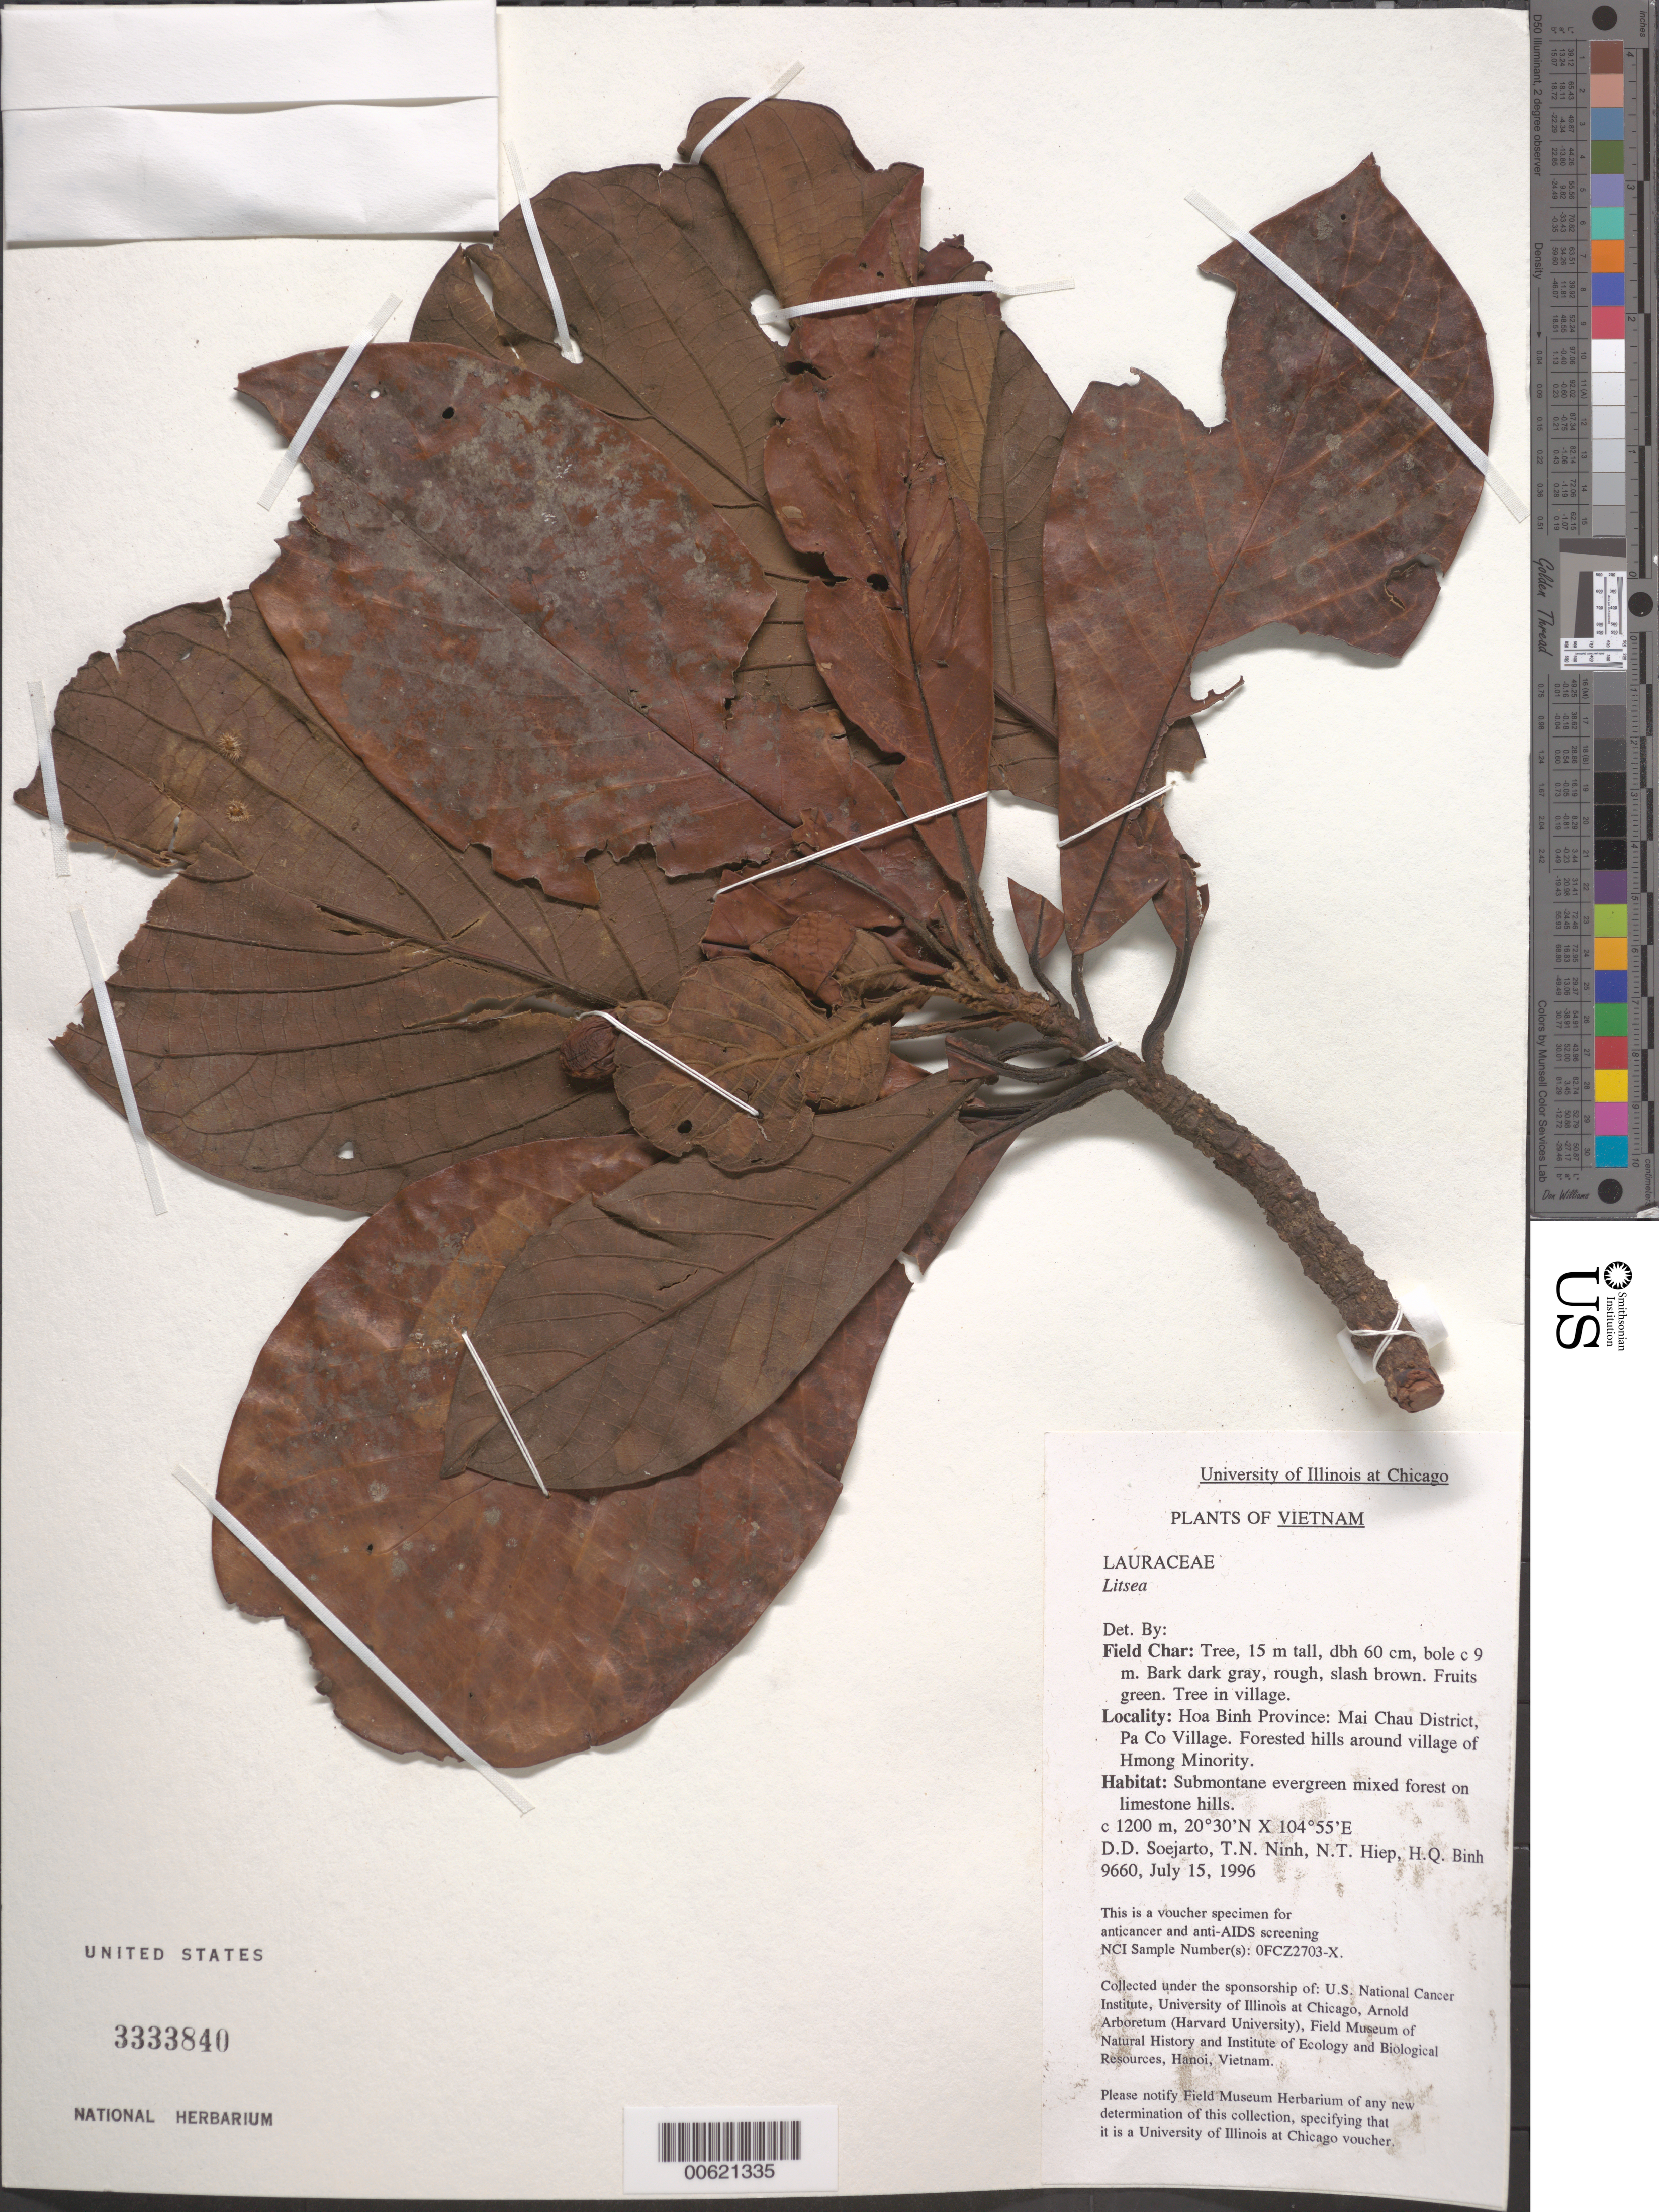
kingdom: Plantae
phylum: Tracheophyta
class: Magnoliopsida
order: Laurales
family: Lauraceae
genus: Litsea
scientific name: Litsea sp.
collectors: T. N. Ninh, N. T. Hiep & H. Q. Binh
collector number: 9660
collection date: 1996-07-15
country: Vietnam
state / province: Hoa Binh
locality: Mai Chau District, Pa Co Village. Forested hills around village of Hmong Minority.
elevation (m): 1200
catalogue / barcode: US 3333840